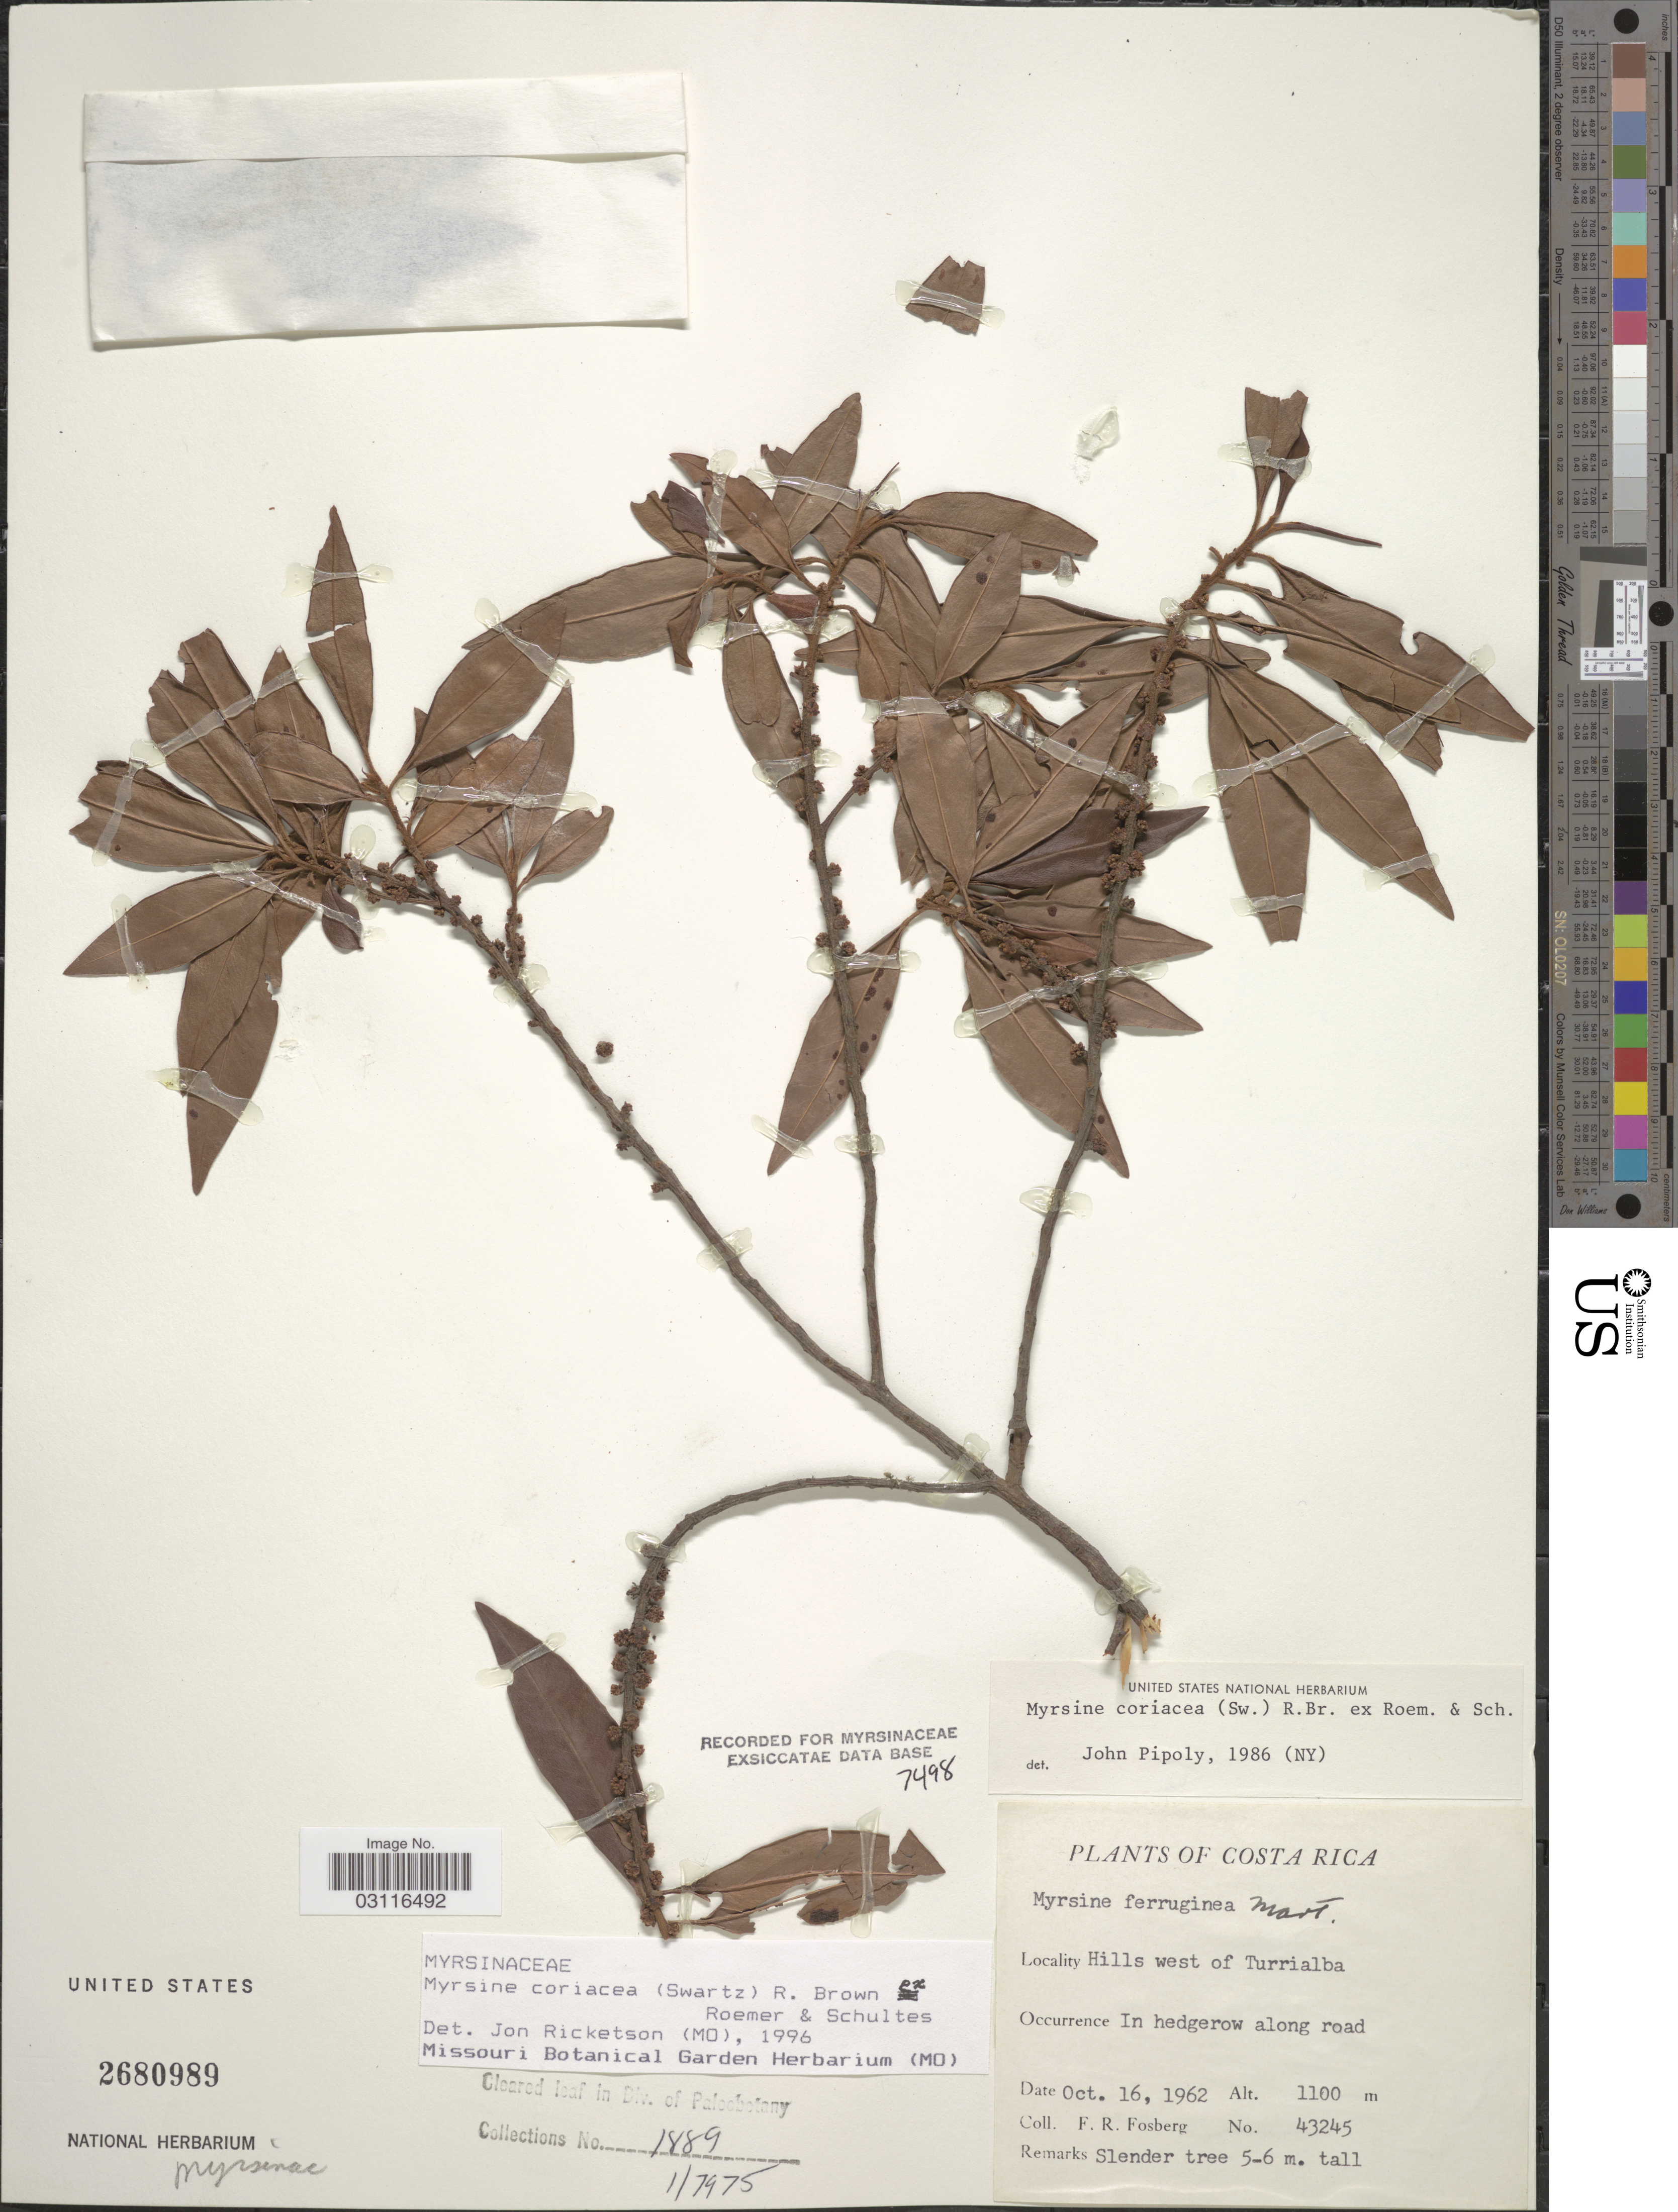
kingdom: Plantae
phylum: Tracheophyta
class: Magnoliopsida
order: Ericales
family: Primulaceae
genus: Myrsine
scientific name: Myrsine coriacea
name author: (Sw.) R. Br. ex Roem. & Schult.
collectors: F. R. Fosberg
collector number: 43245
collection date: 1962-10-16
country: Costa Rica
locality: Hills west of Turrialba.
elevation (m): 1100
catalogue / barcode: US 2680989